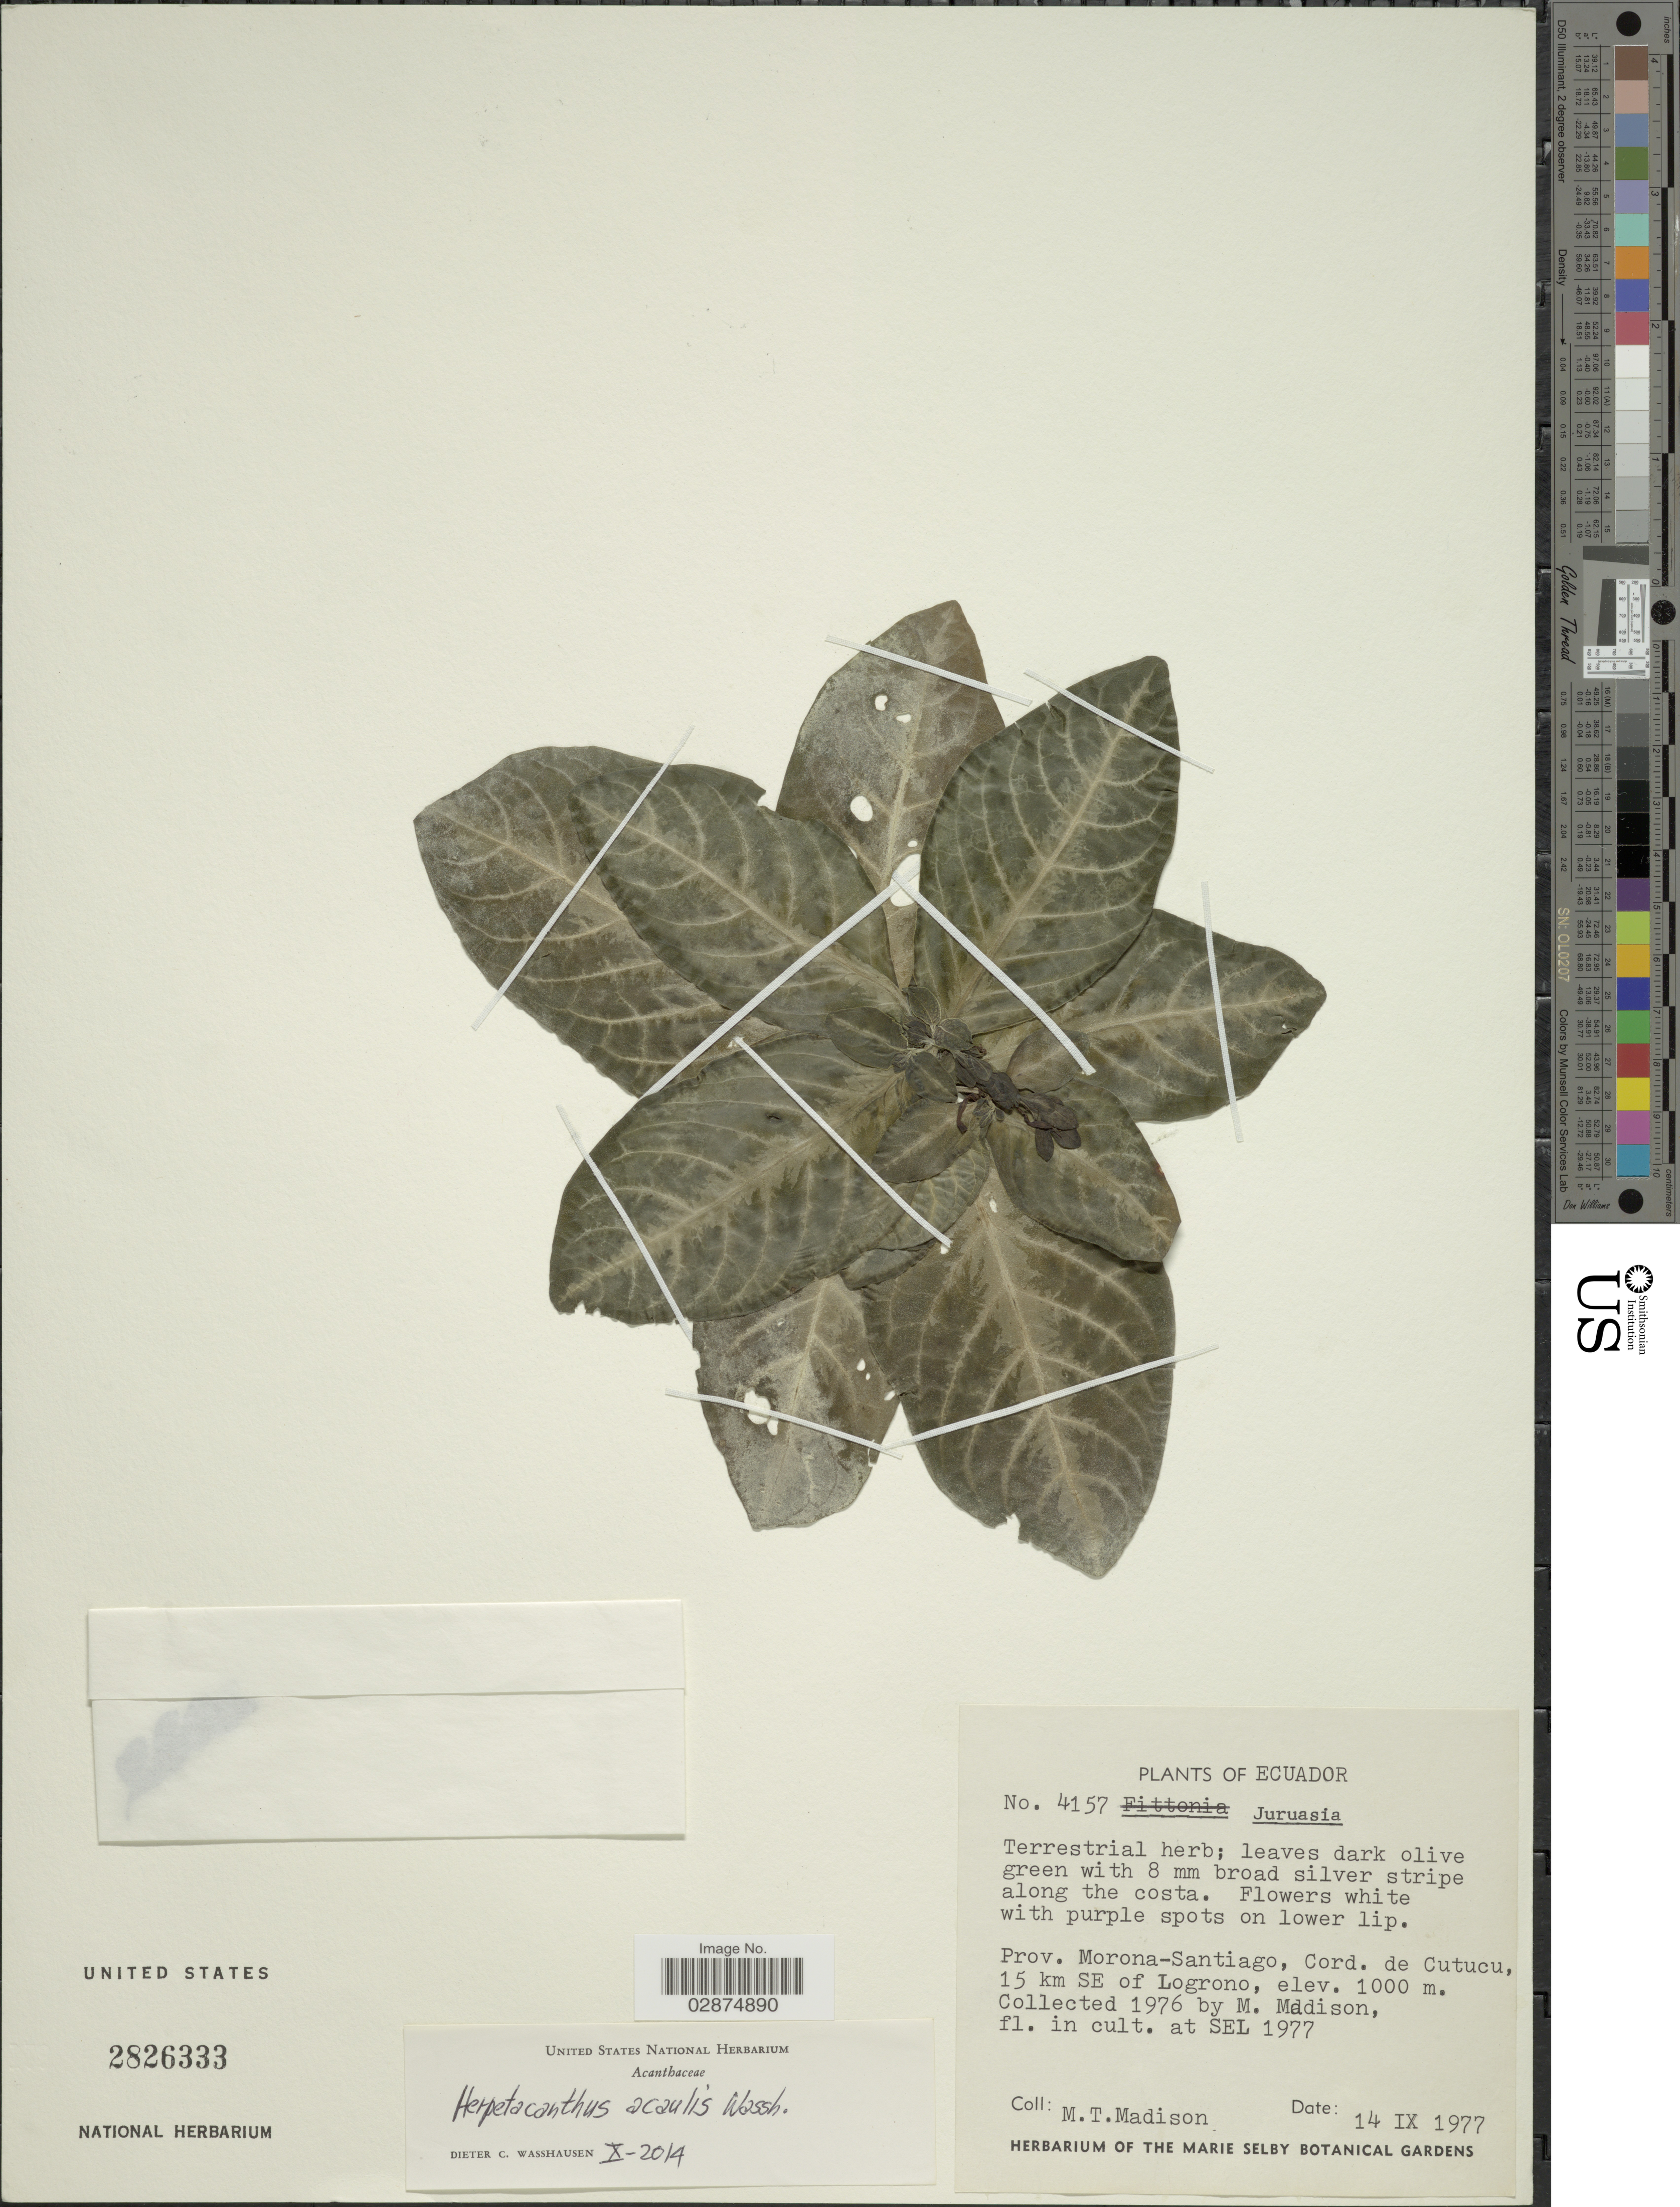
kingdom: Plantae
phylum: Tracheophyta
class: Magnoliopsida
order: Lamiales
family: Acanthaceae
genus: Herpetacanthus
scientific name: Herpetacanthus acaulis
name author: Wassh.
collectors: M. T. Madison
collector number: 457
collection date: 1977-09-14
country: Ecuador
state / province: Morona-Santiago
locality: Cord. de Cutucu, 15 km SE of Logrono. At SEL 1977.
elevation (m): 1000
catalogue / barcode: US 2826333